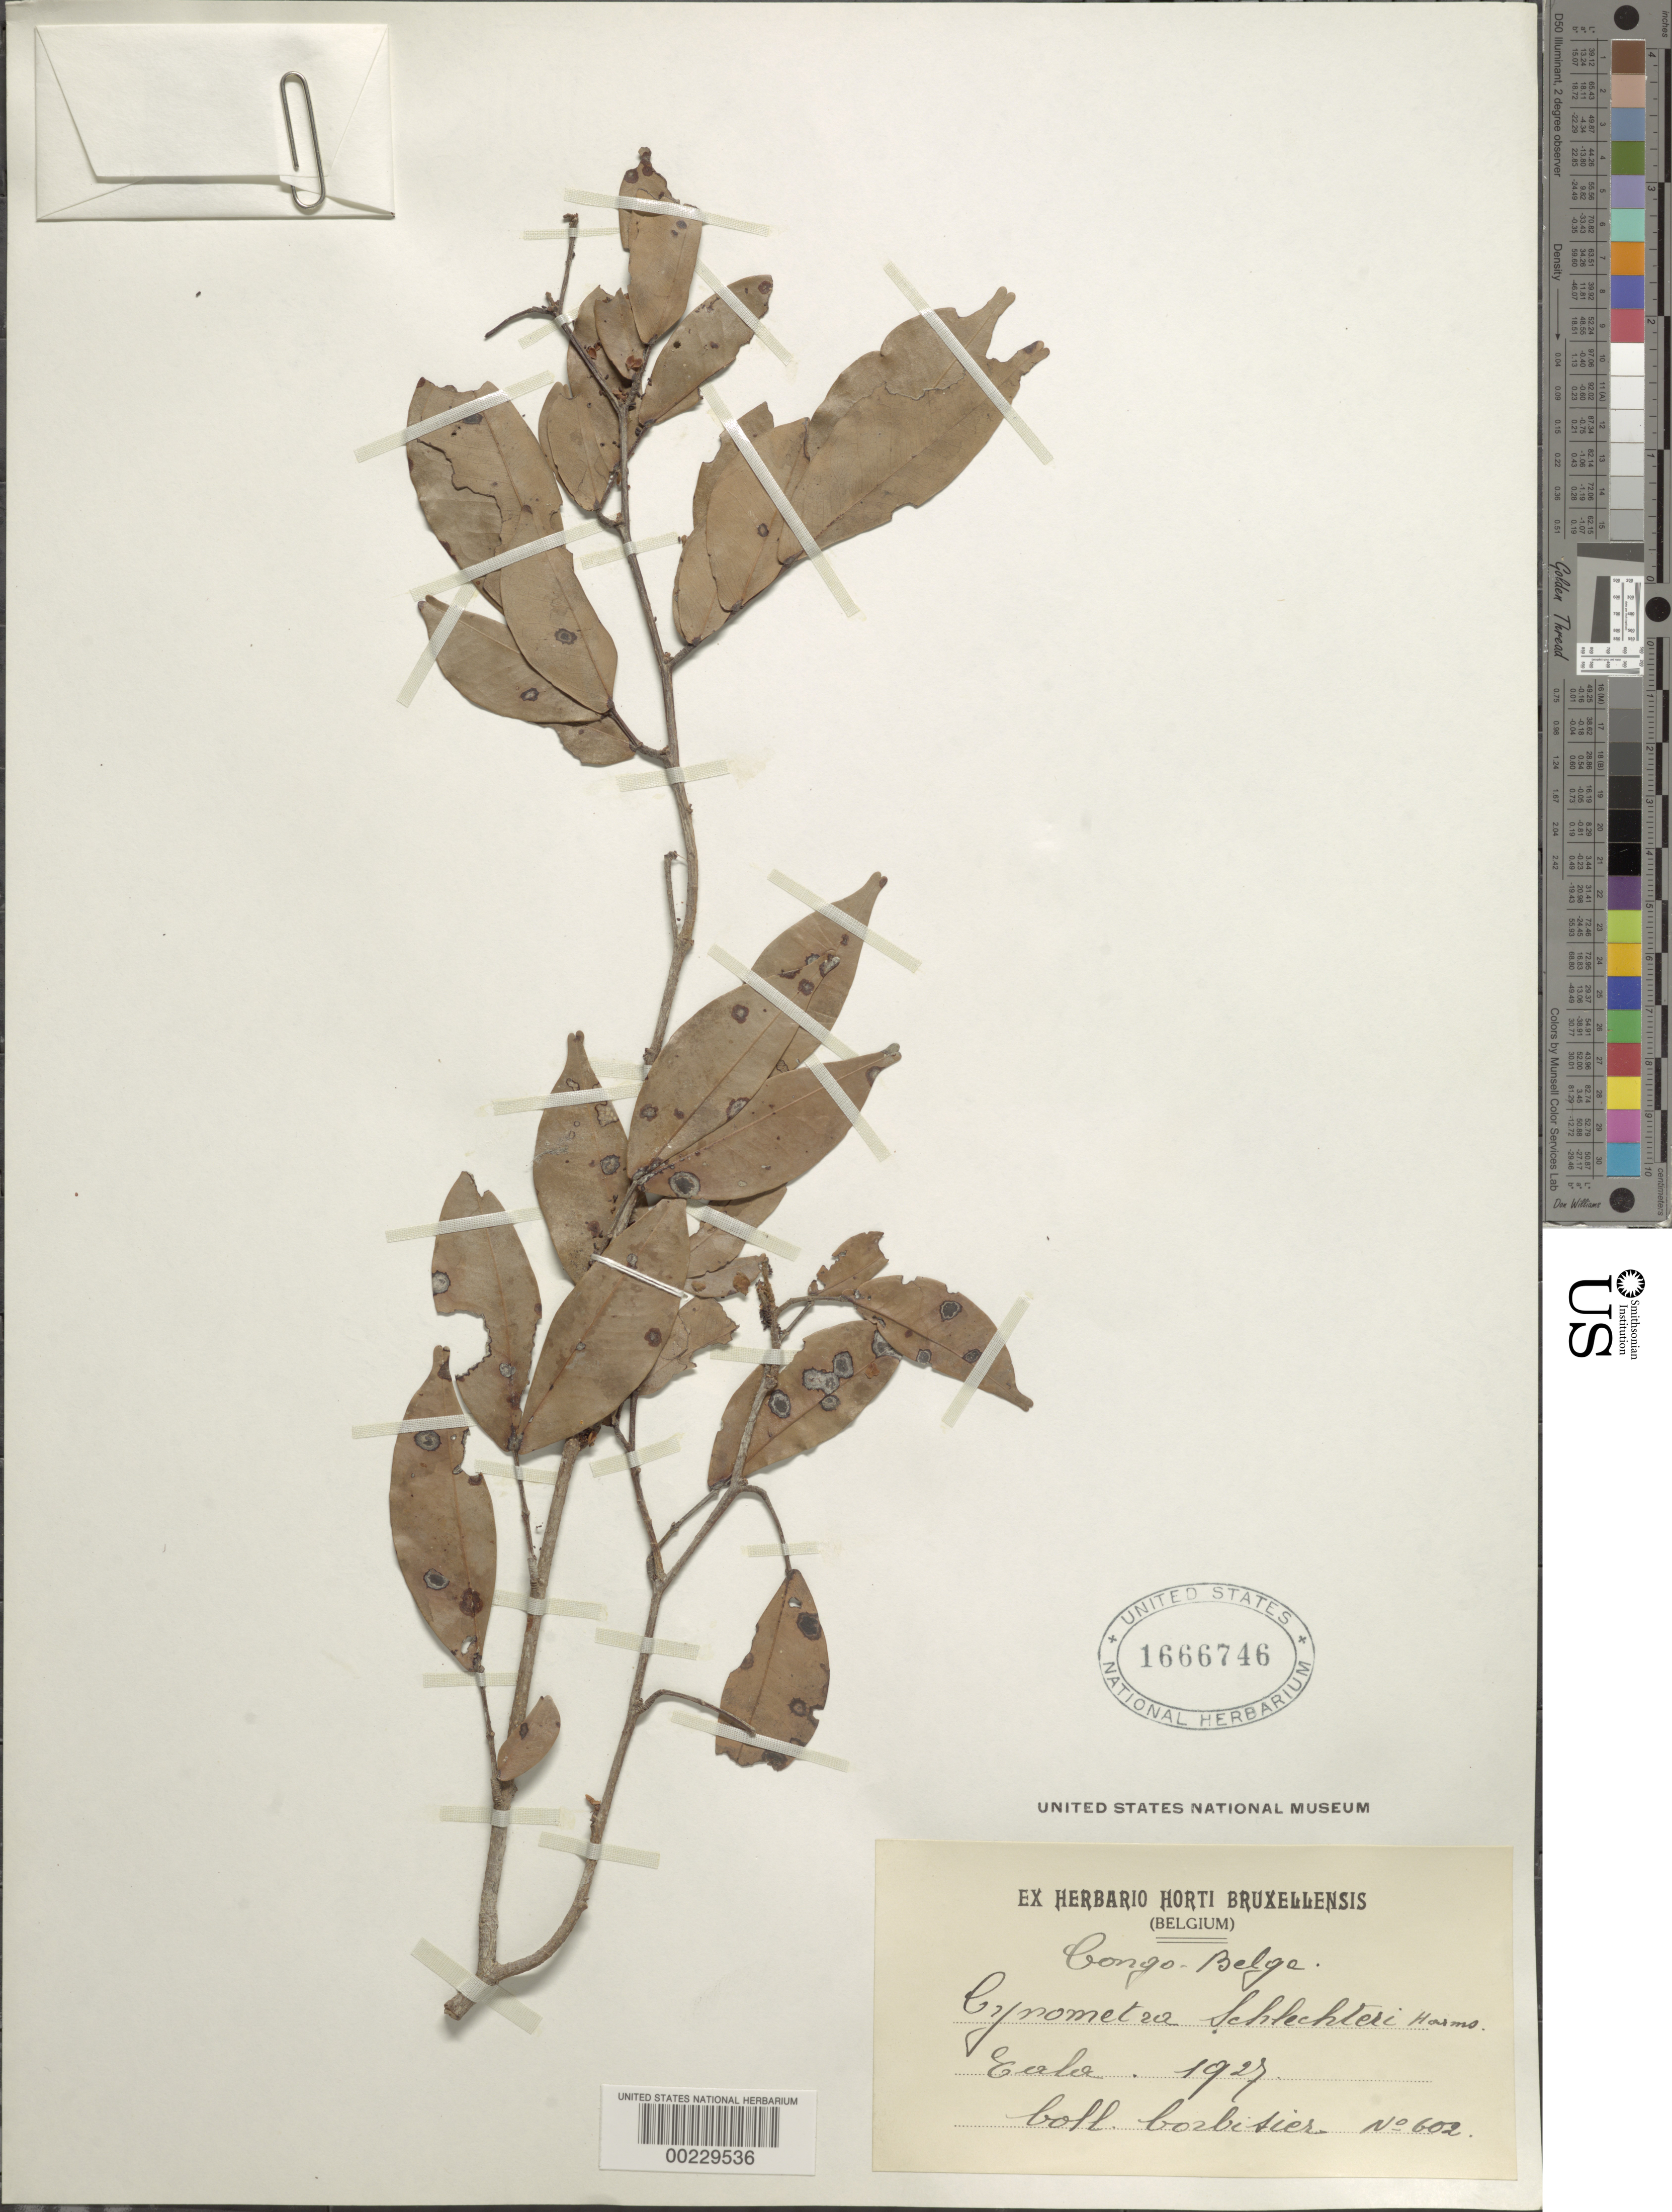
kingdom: Plantae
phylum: Tracheophyta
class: Magnoliopsida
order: Fabales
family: Fabaceae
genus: Cynometra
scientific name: Cynometra schlechteri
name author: Harms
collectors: A. Corbisier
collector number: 602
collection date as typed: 1927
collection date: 1927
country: Congo, Democratic Republic of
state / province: Équateur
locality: Eala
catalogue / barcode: US 1666746